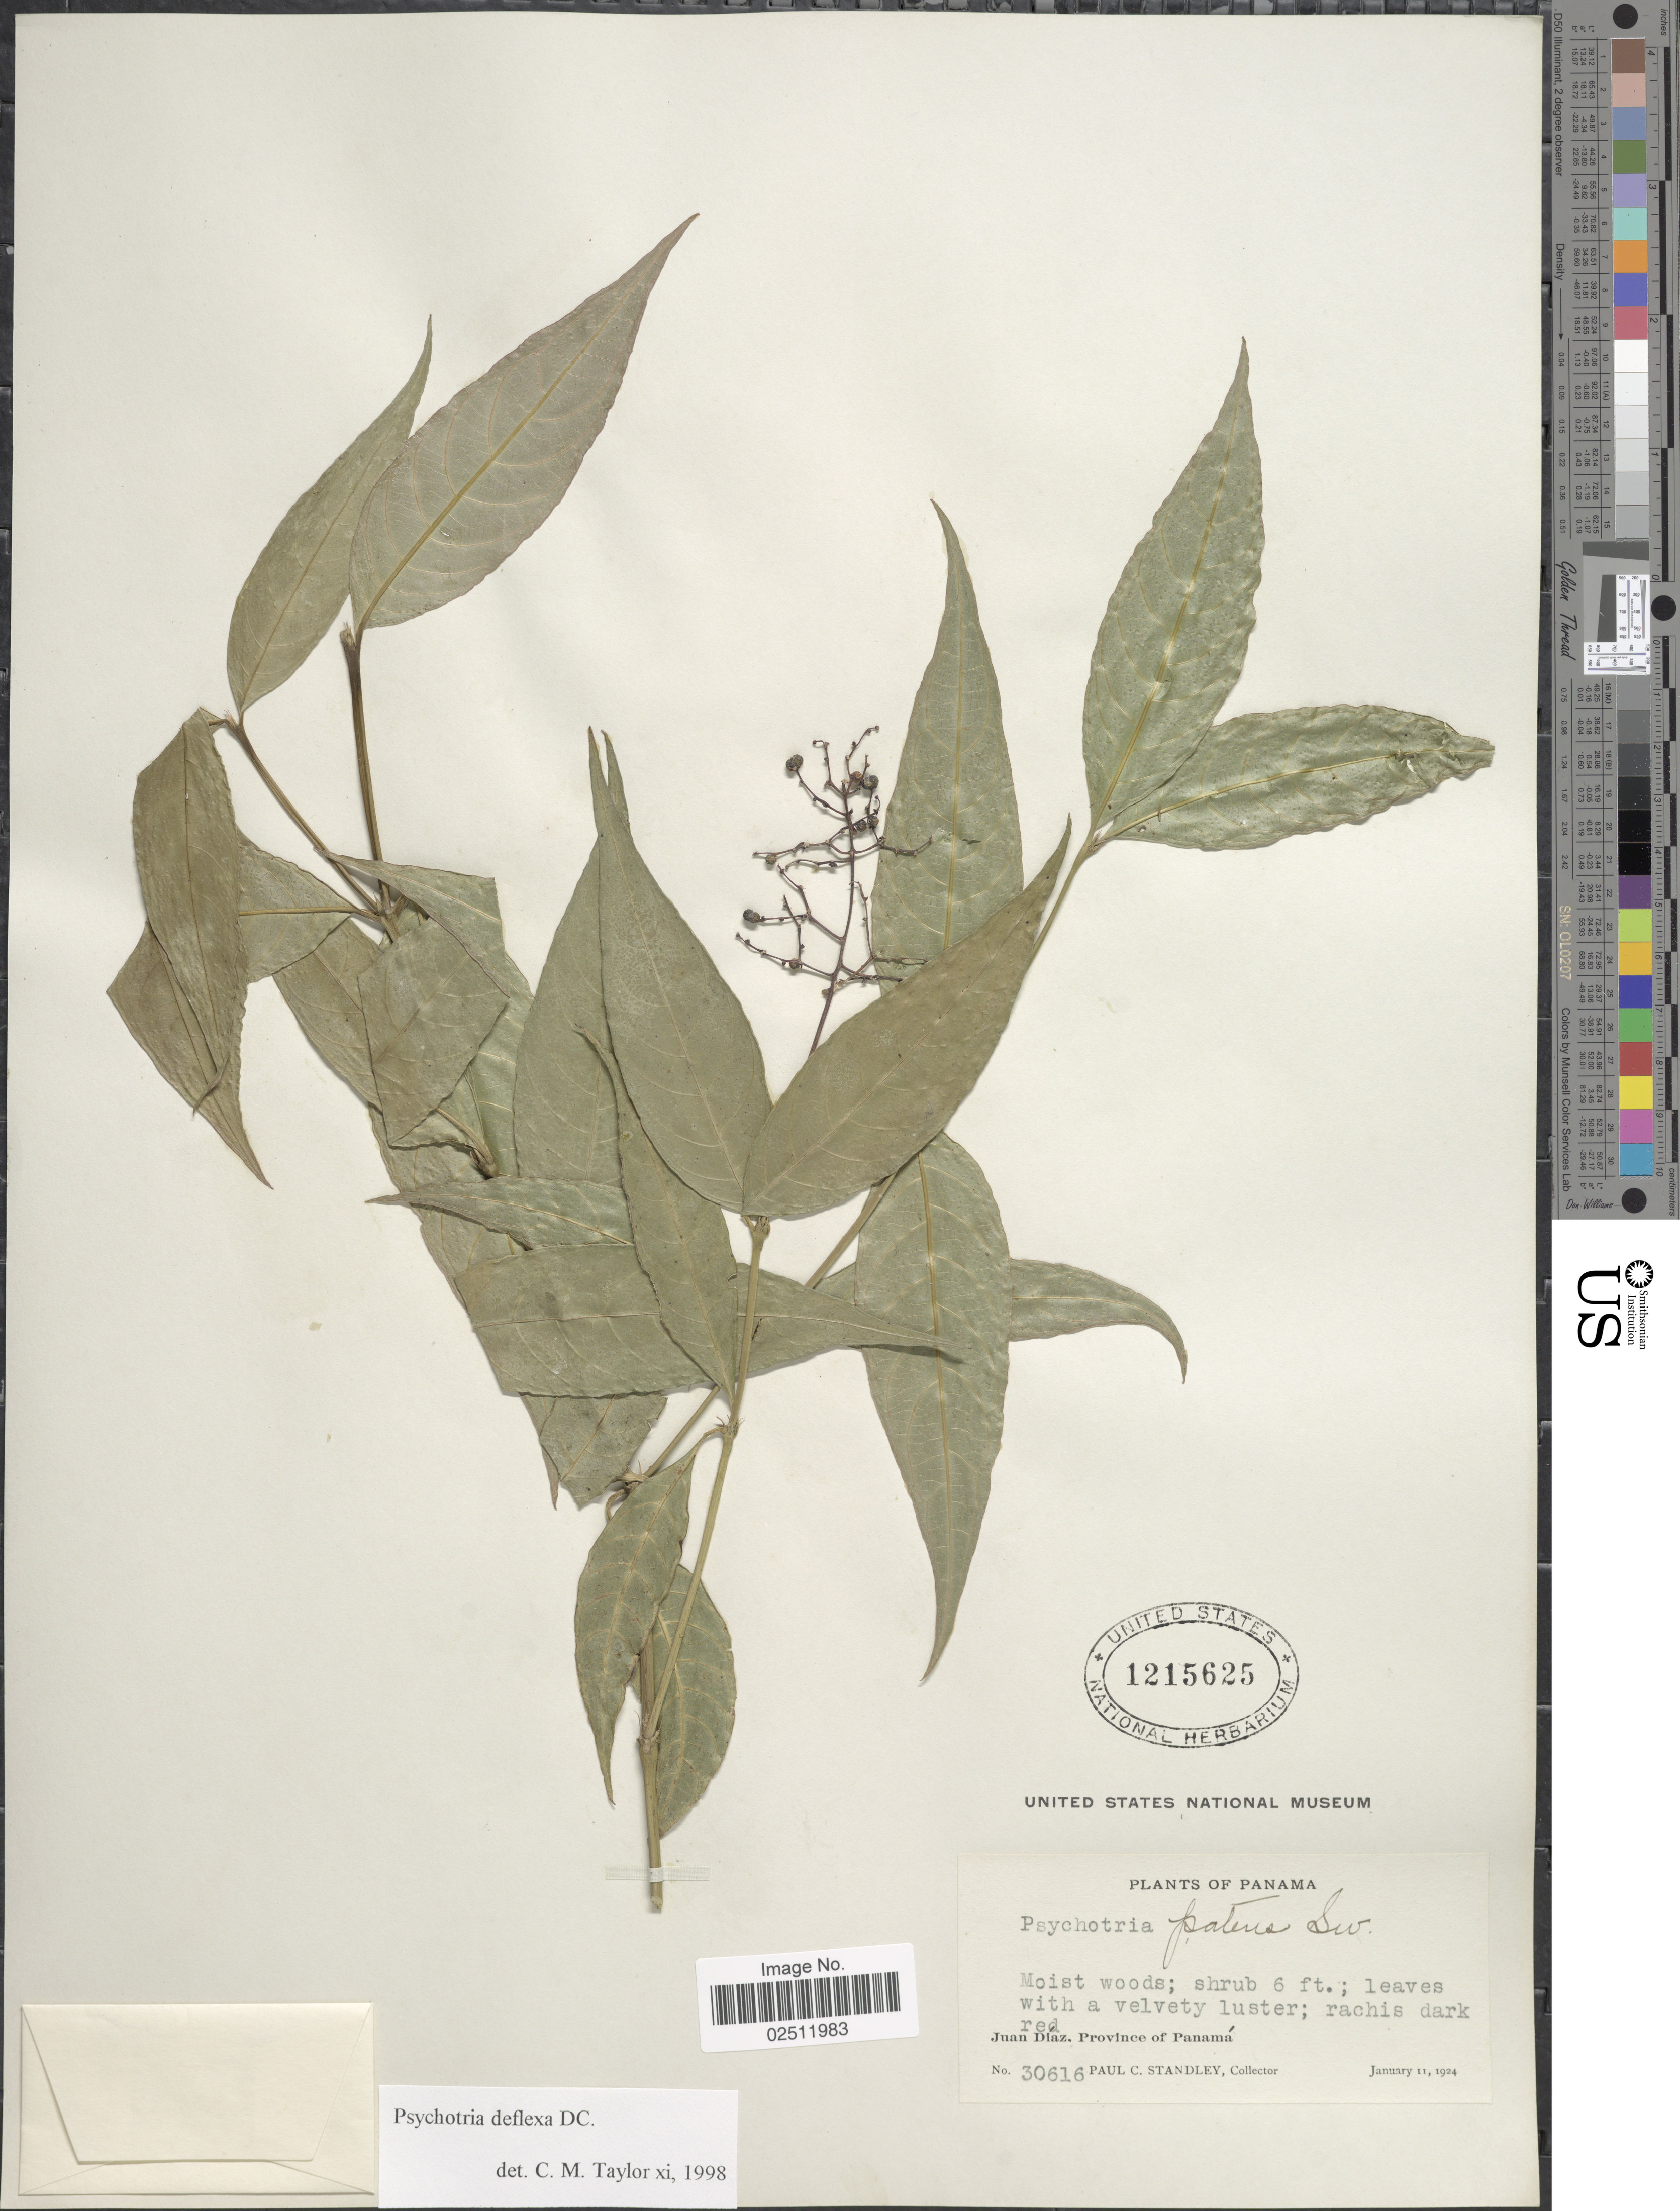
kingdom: Plantae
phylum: Tracheophyta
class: Magnoliopsida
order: Gentianales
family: Rubiaceae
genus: Psychotria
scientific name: Psychotria deflexa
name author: DC.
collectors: P. C. Standley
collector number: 30616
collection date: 1924-01-11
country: Panama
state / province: Panamá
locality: Moist woods; Juan Díaz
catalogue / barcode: US 1215625